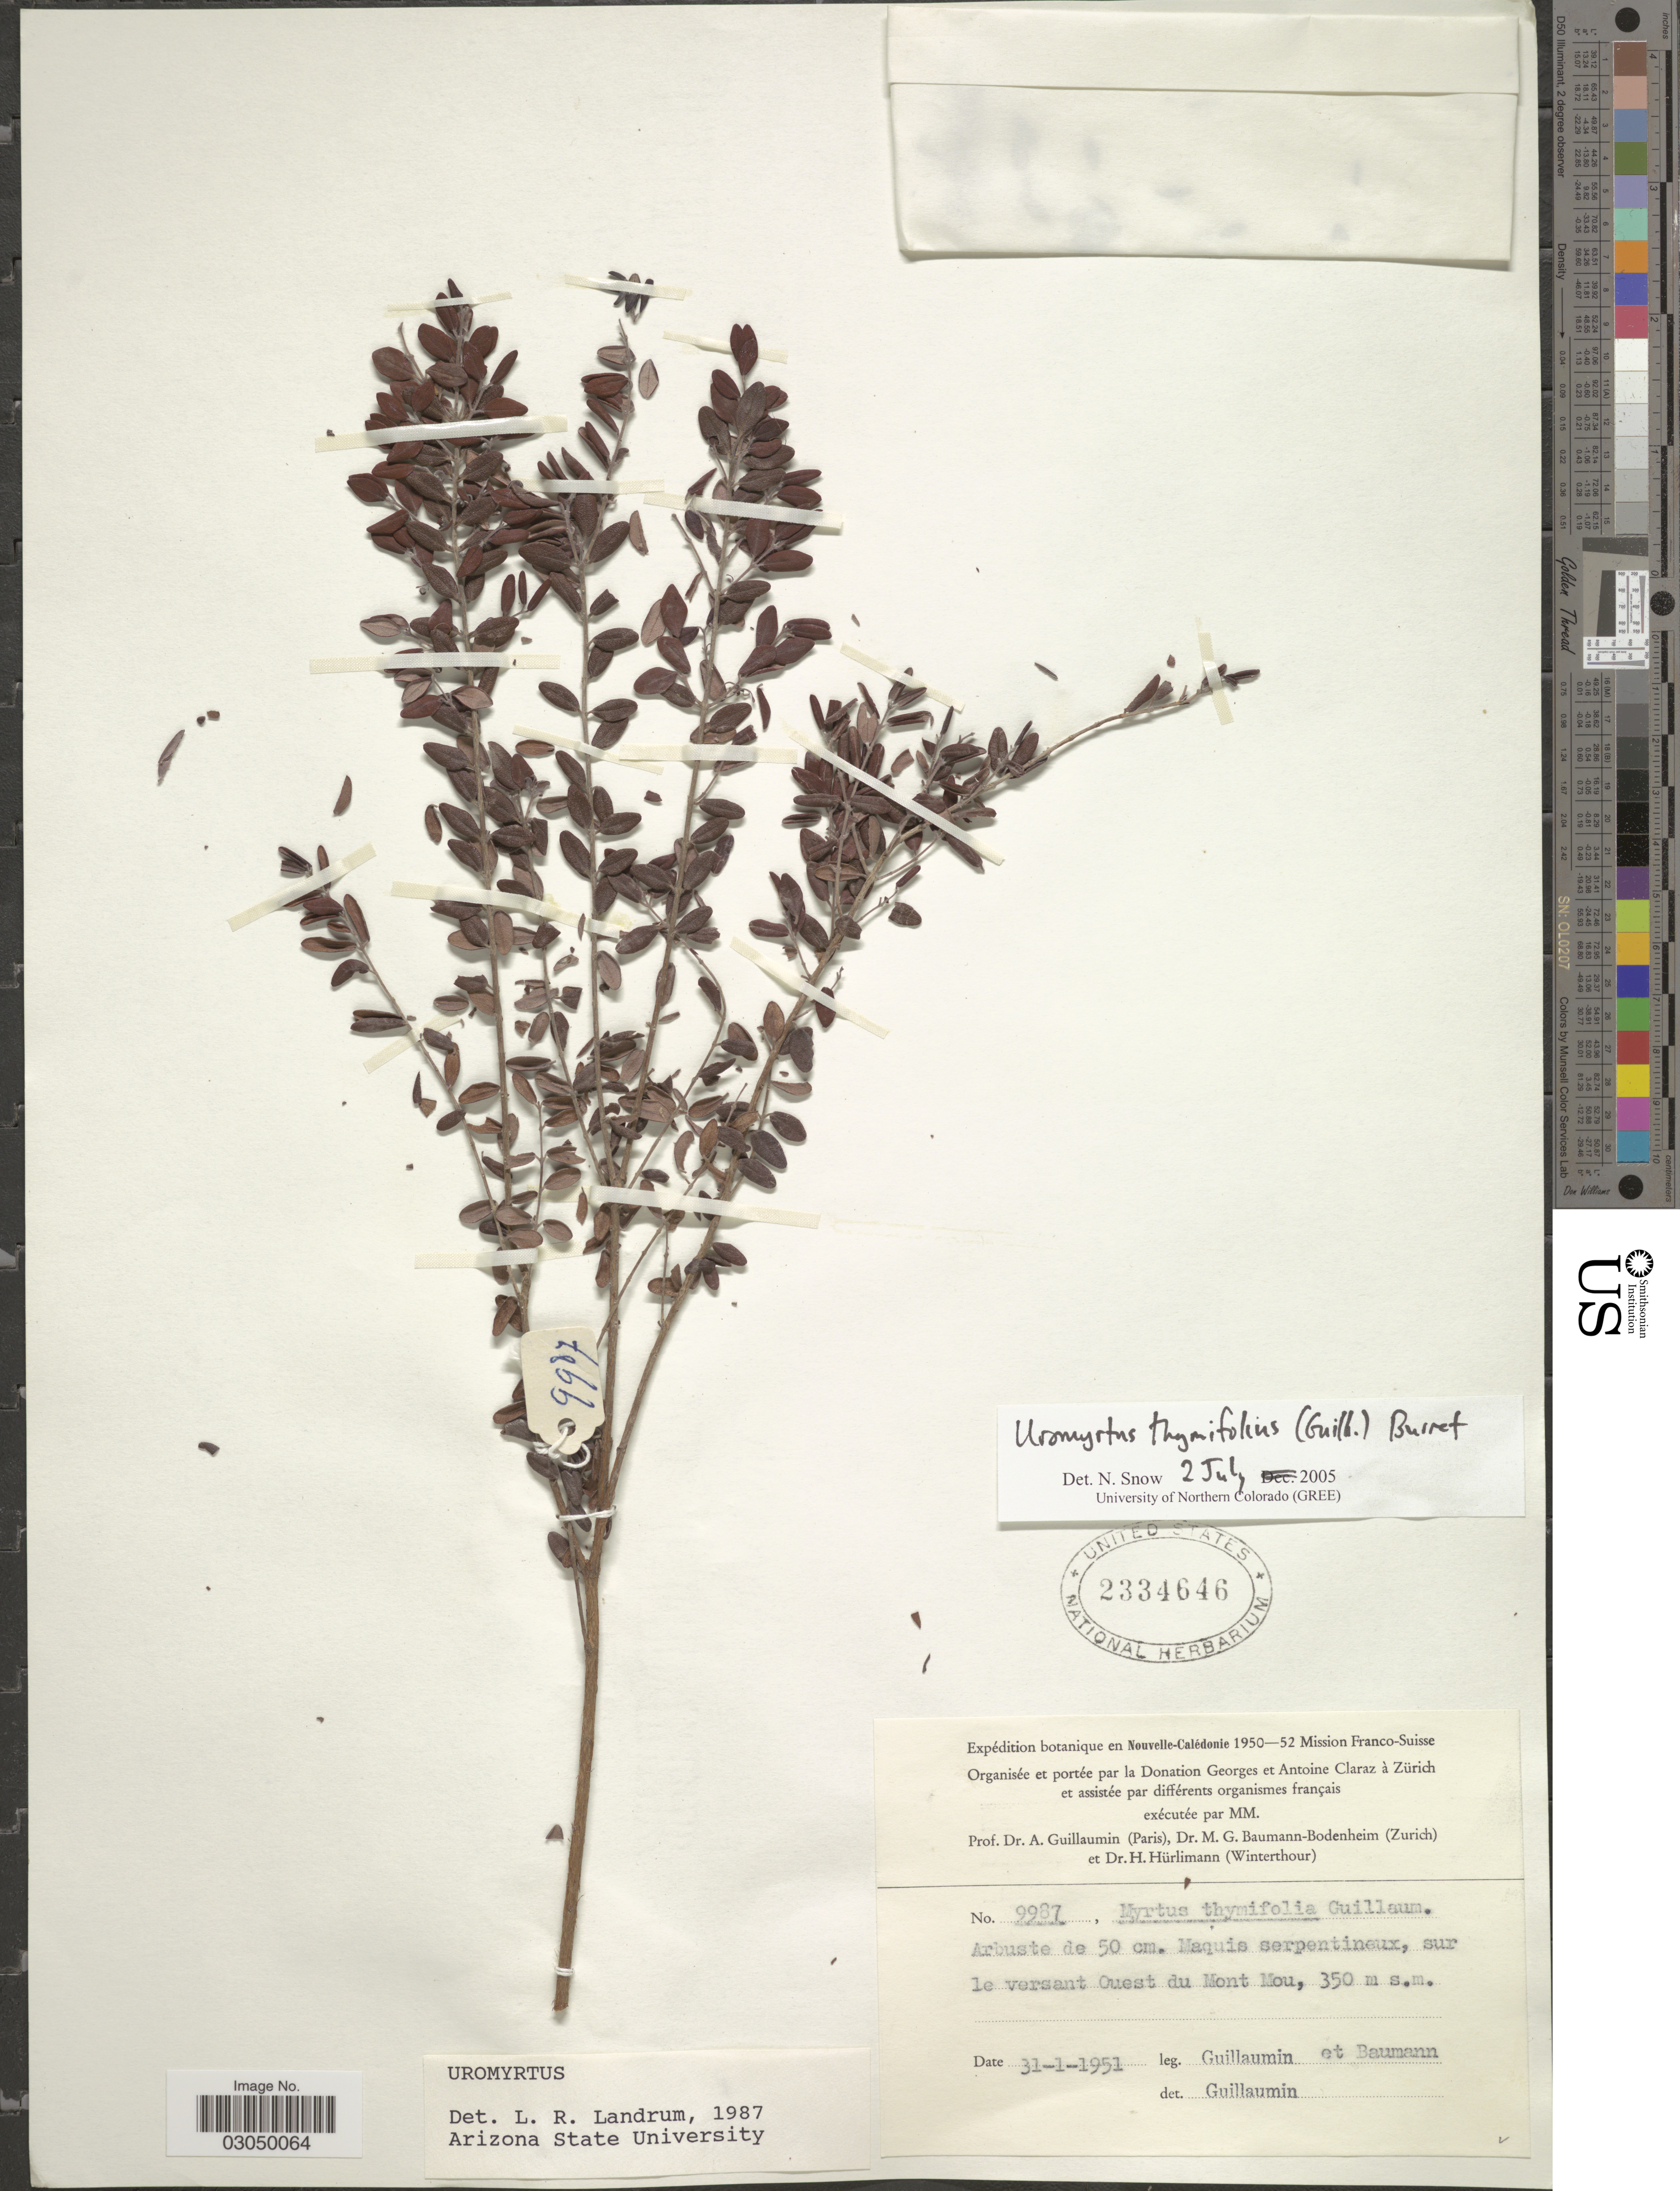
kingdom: Plantae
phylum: Tracheophyta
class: Magnoliopsida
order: Myrtales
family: Myrtaceae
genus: Uromyrtus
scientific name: Uromyrtus thymifolia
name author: (Planch. ex Guillaumin) Burret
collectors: A. Guillaumin & M. G. Baumann-Bodenheim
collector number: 9987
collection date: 1951-01-31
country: New Caledonia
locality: En Nouvelle-Calédonie. Maquis serpentineux, sur le versant Ouest du Mont Mou.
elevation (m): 350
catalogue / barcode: US 2334646